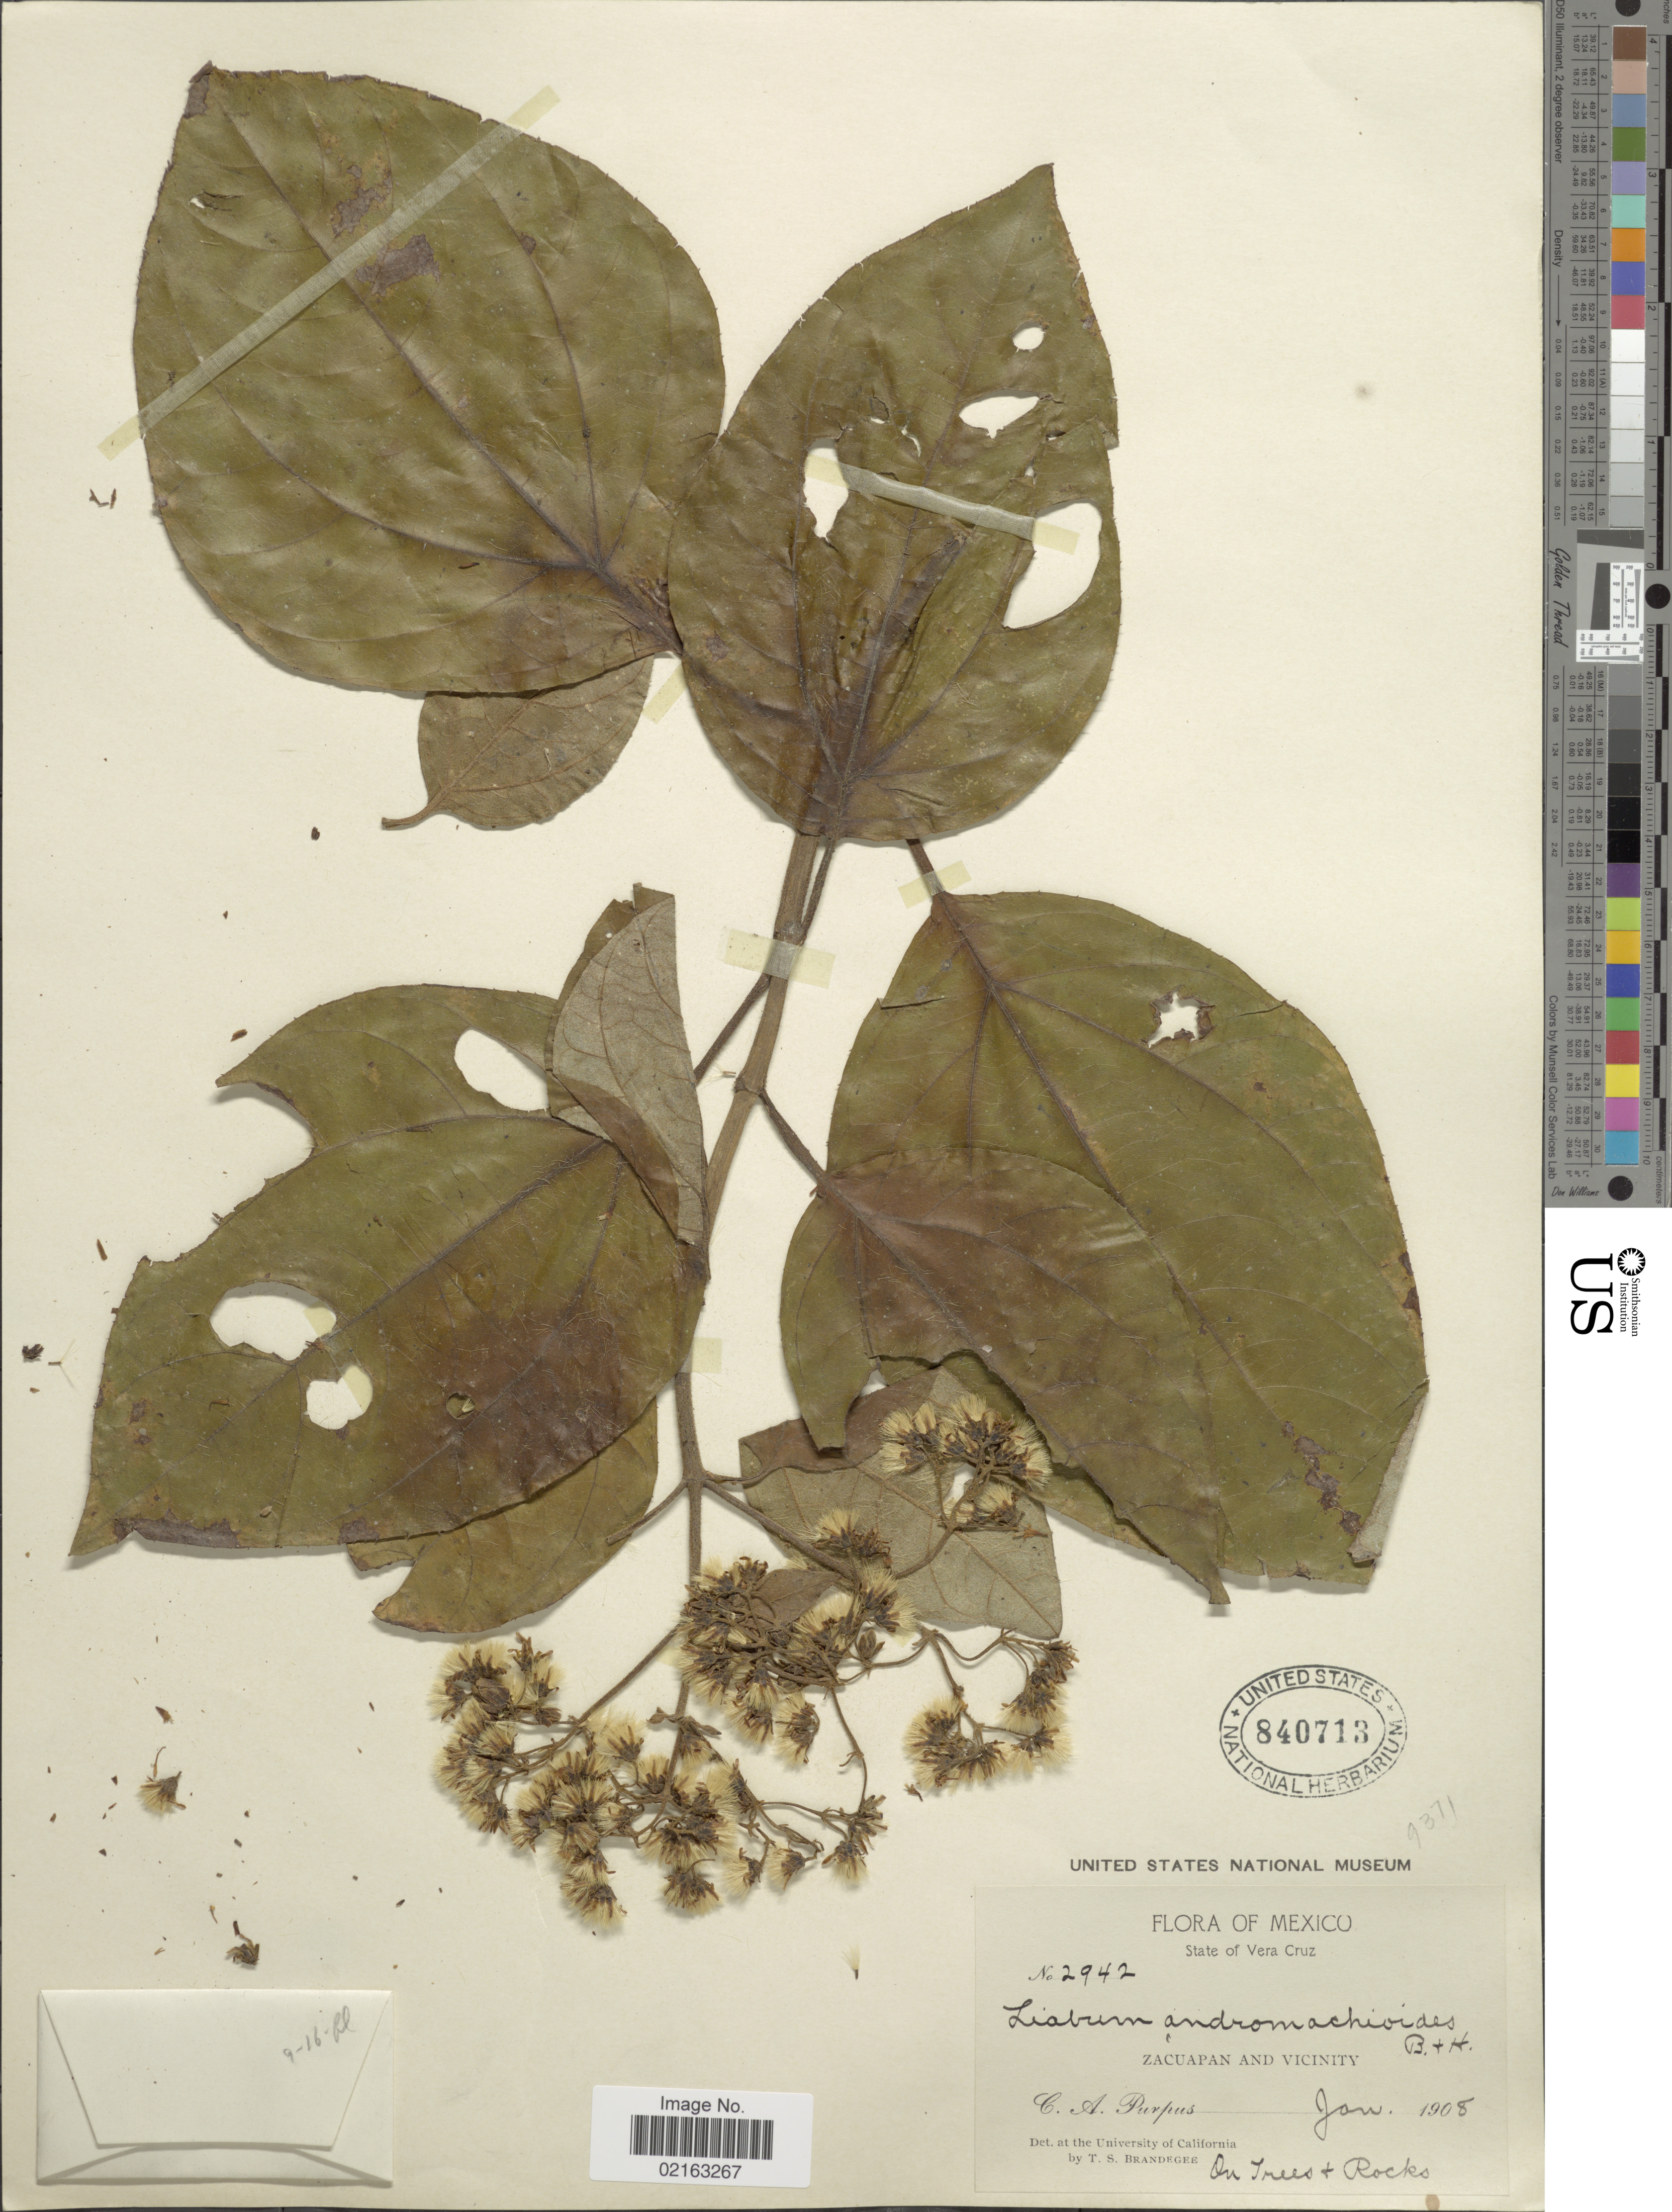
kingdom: Plantae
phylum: Tracheophyta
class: Magnoliopsida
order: Asterales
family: Asteraceae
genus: Sinclairia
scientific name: Sinclairia andromachioides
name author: Hemsl.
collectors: C. A. Purpus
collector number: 2942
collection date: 1908-01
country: Mexico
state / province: Veracruz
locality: State of Veracruz. Zacuapan and vicinity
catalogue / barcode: US 840713